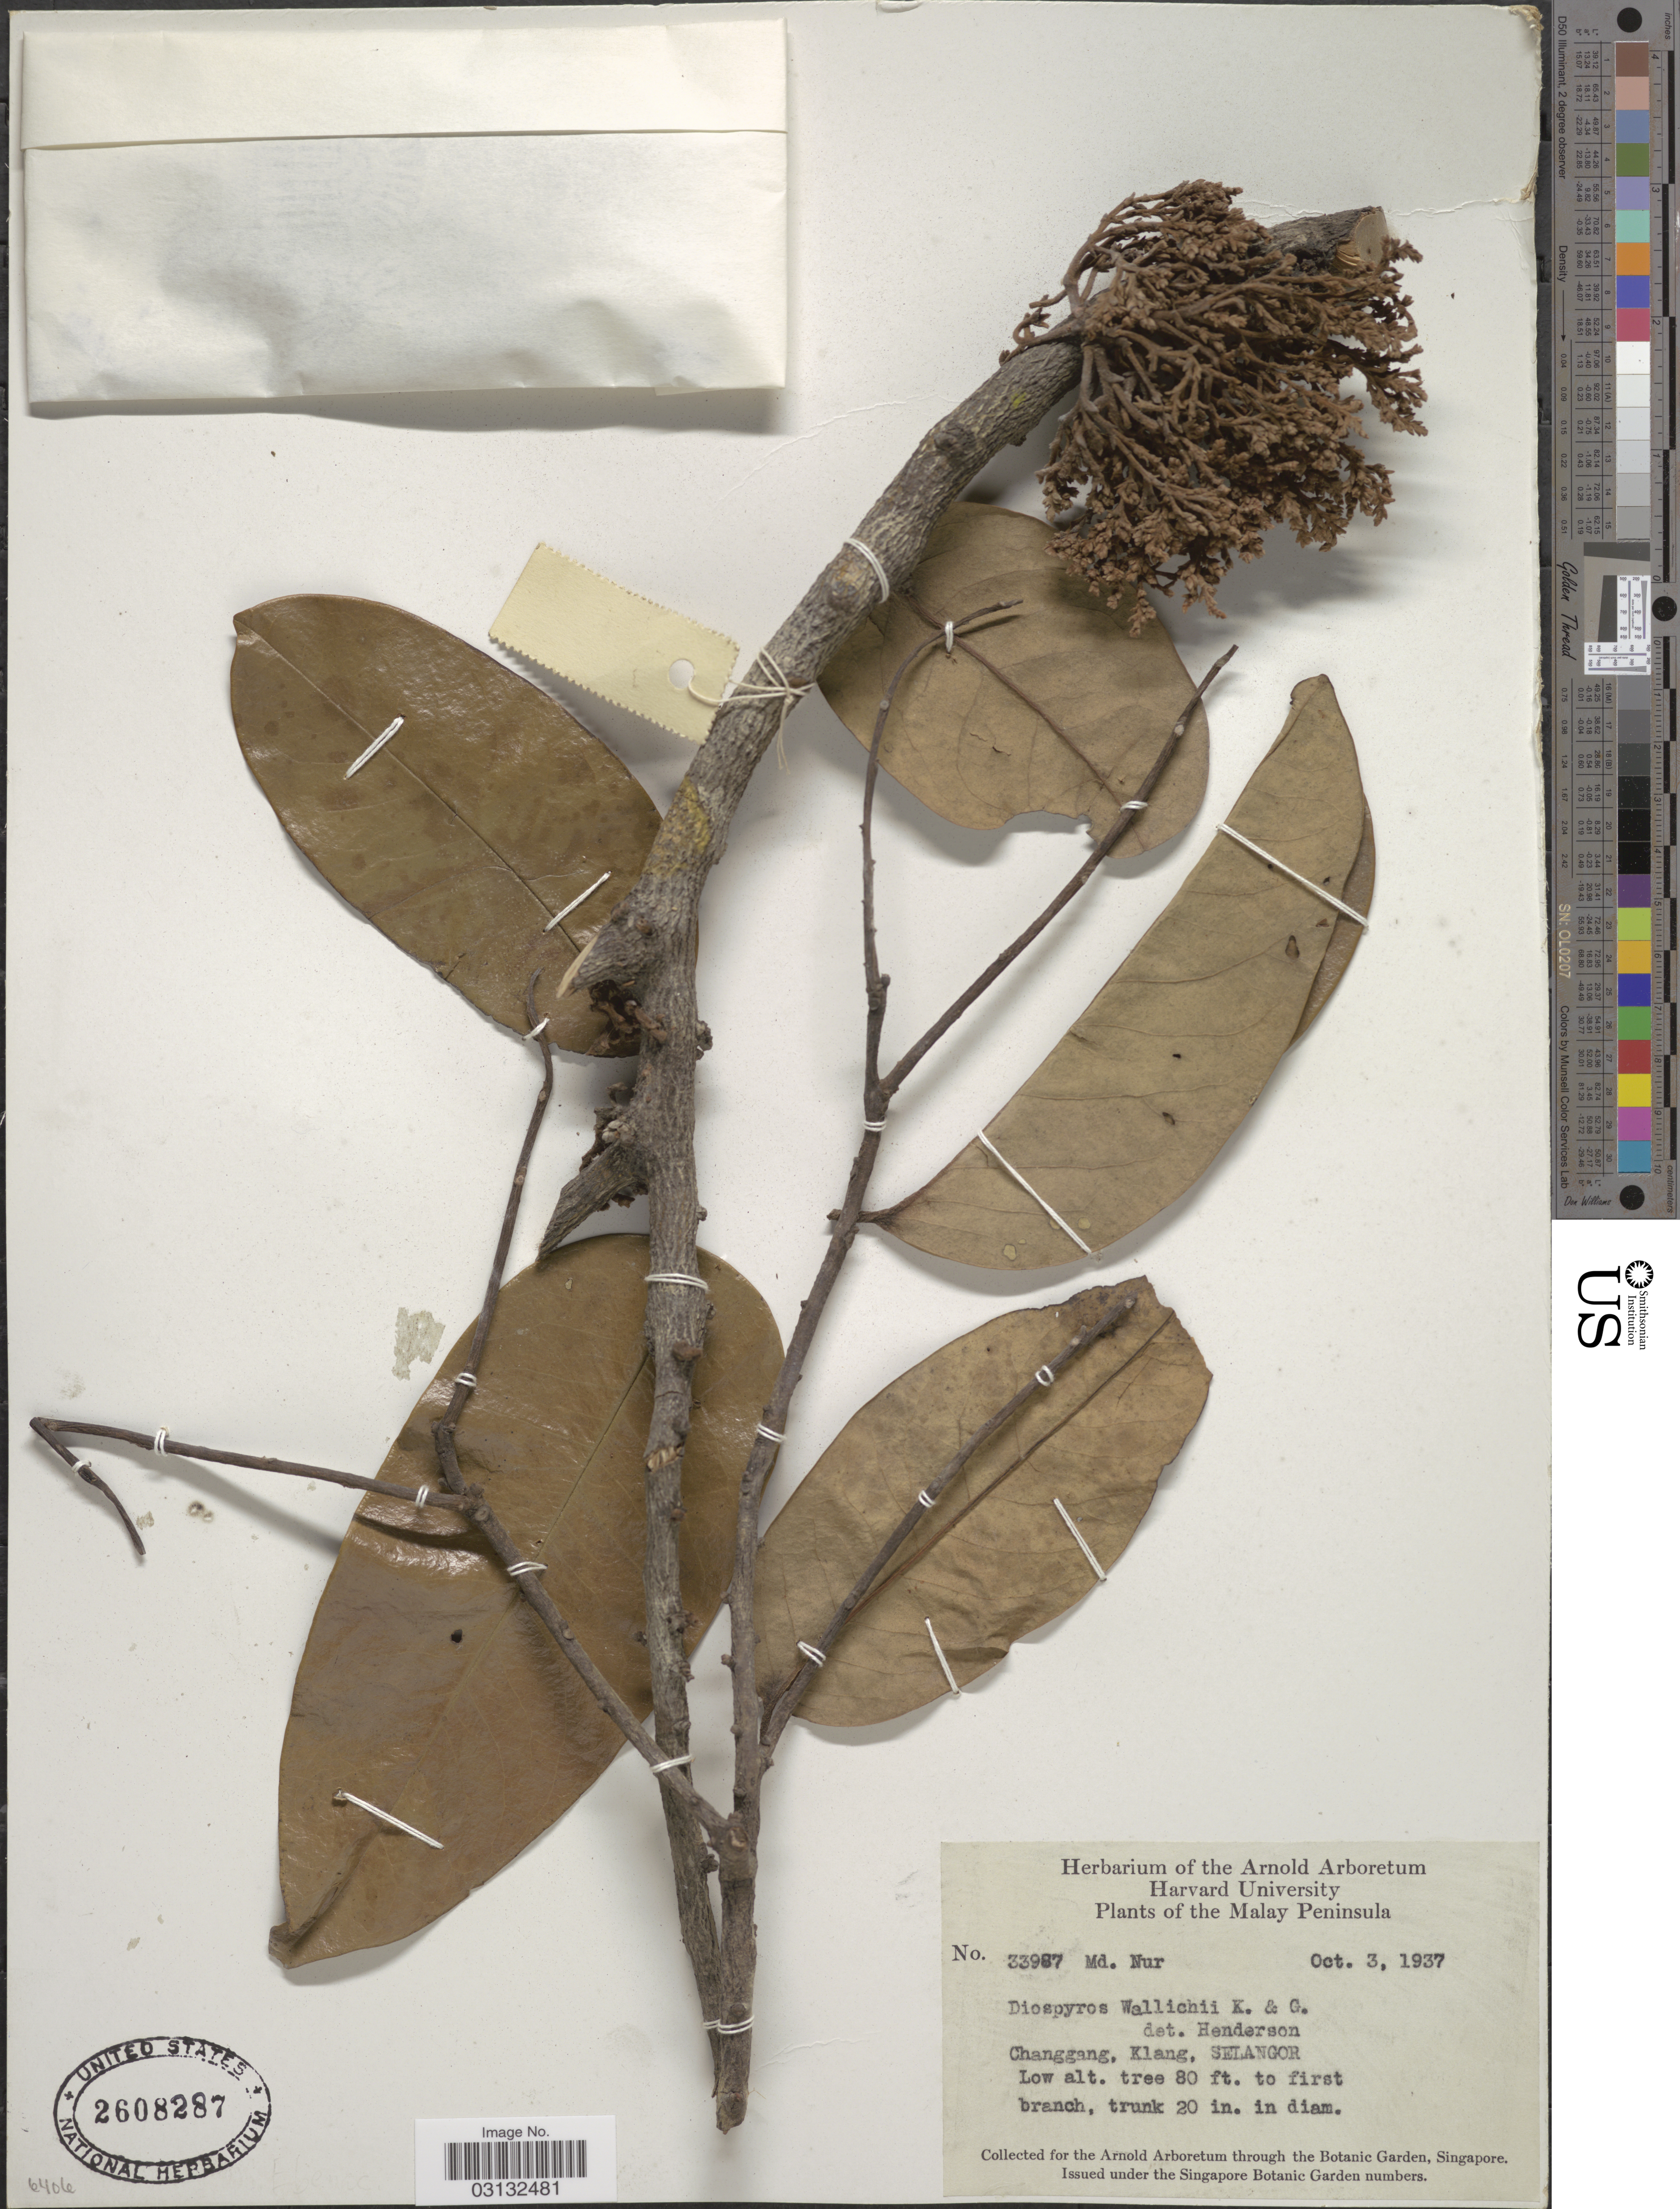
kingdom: Plantae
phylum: Tracheophyta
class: Magnoliopsida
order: Ericales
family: Ebenaceae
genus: Diospyros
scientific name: Diospyros wallichii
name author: King & Gamble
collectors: M. Nur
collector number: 33987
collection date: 1937-10-03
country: Malaysia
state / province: Selangor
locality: Changgang, Klang.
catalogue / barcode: US 2608287